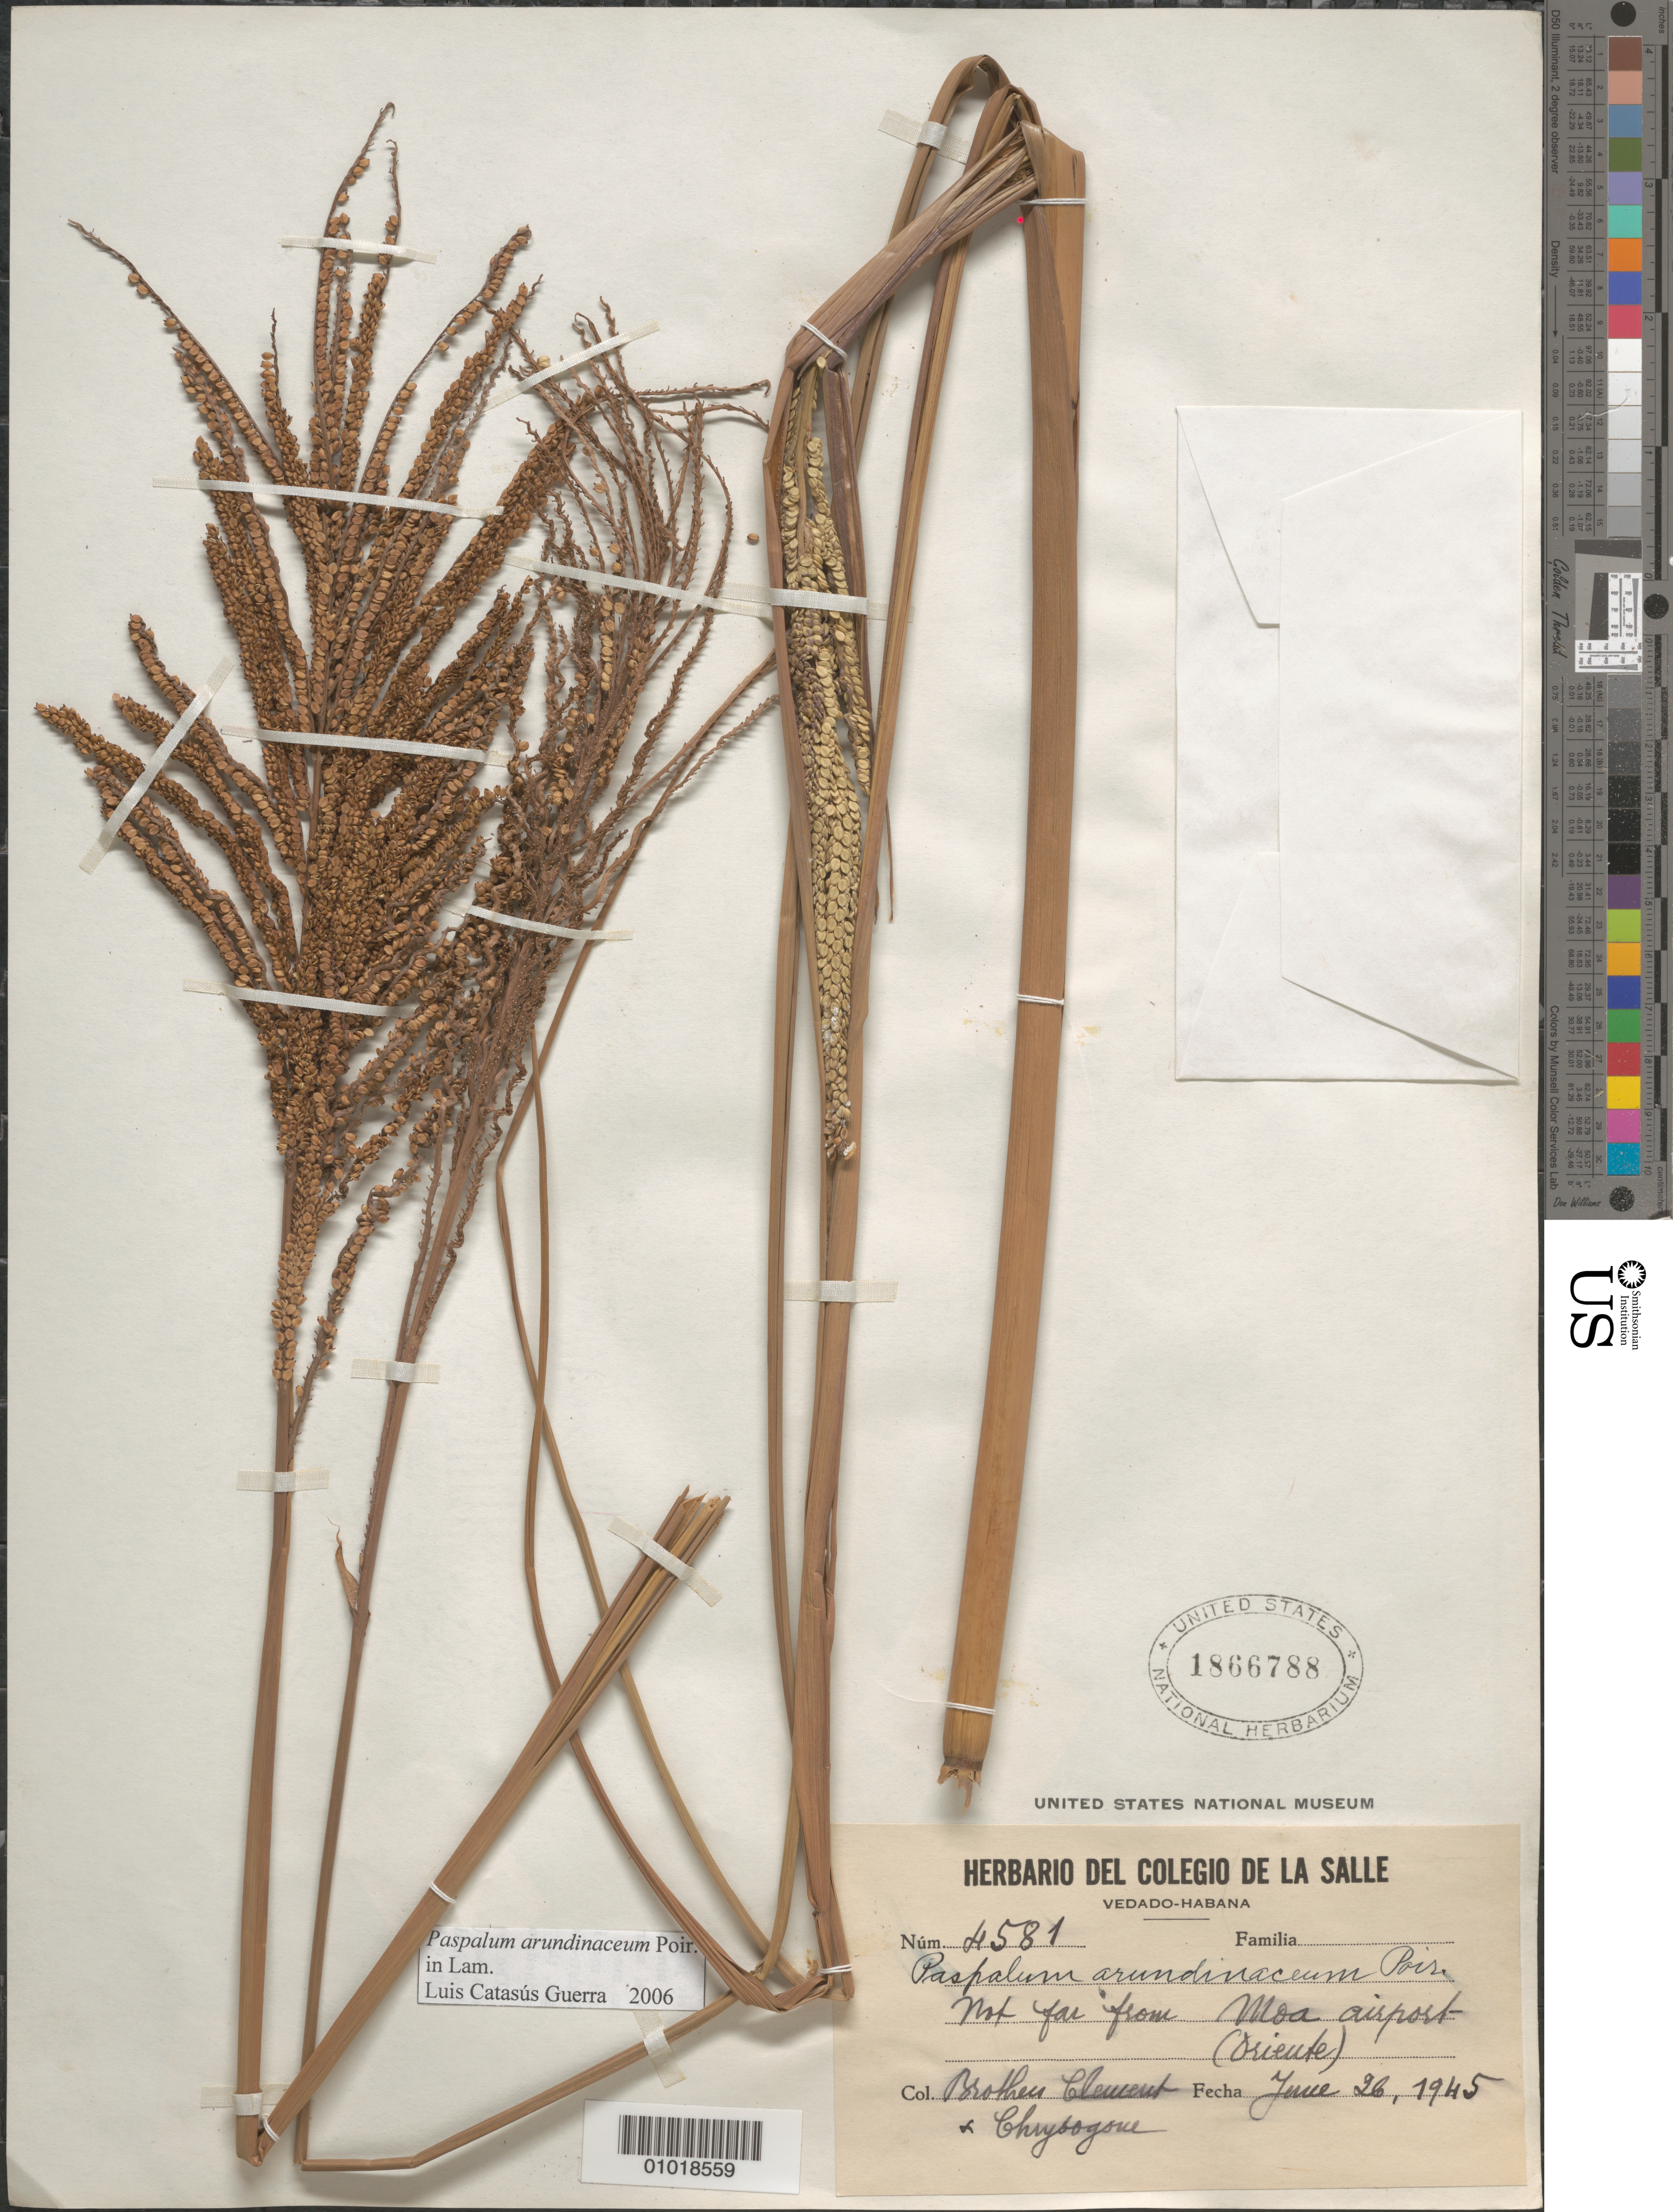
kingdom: Plantae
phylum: Tracheophyta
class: Liliopsida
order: Poales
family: Poaceae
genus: Paspalum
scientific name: Paspalum arundinaceum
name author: Poir.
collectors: Bro. Clemente & B. Chrysogone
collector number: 4581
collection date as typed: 26 Jun 1945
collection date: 1945-06-26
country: Cuba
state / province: Holguín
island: Cuba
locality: Not far from Moa airport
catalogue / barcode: US 1866788